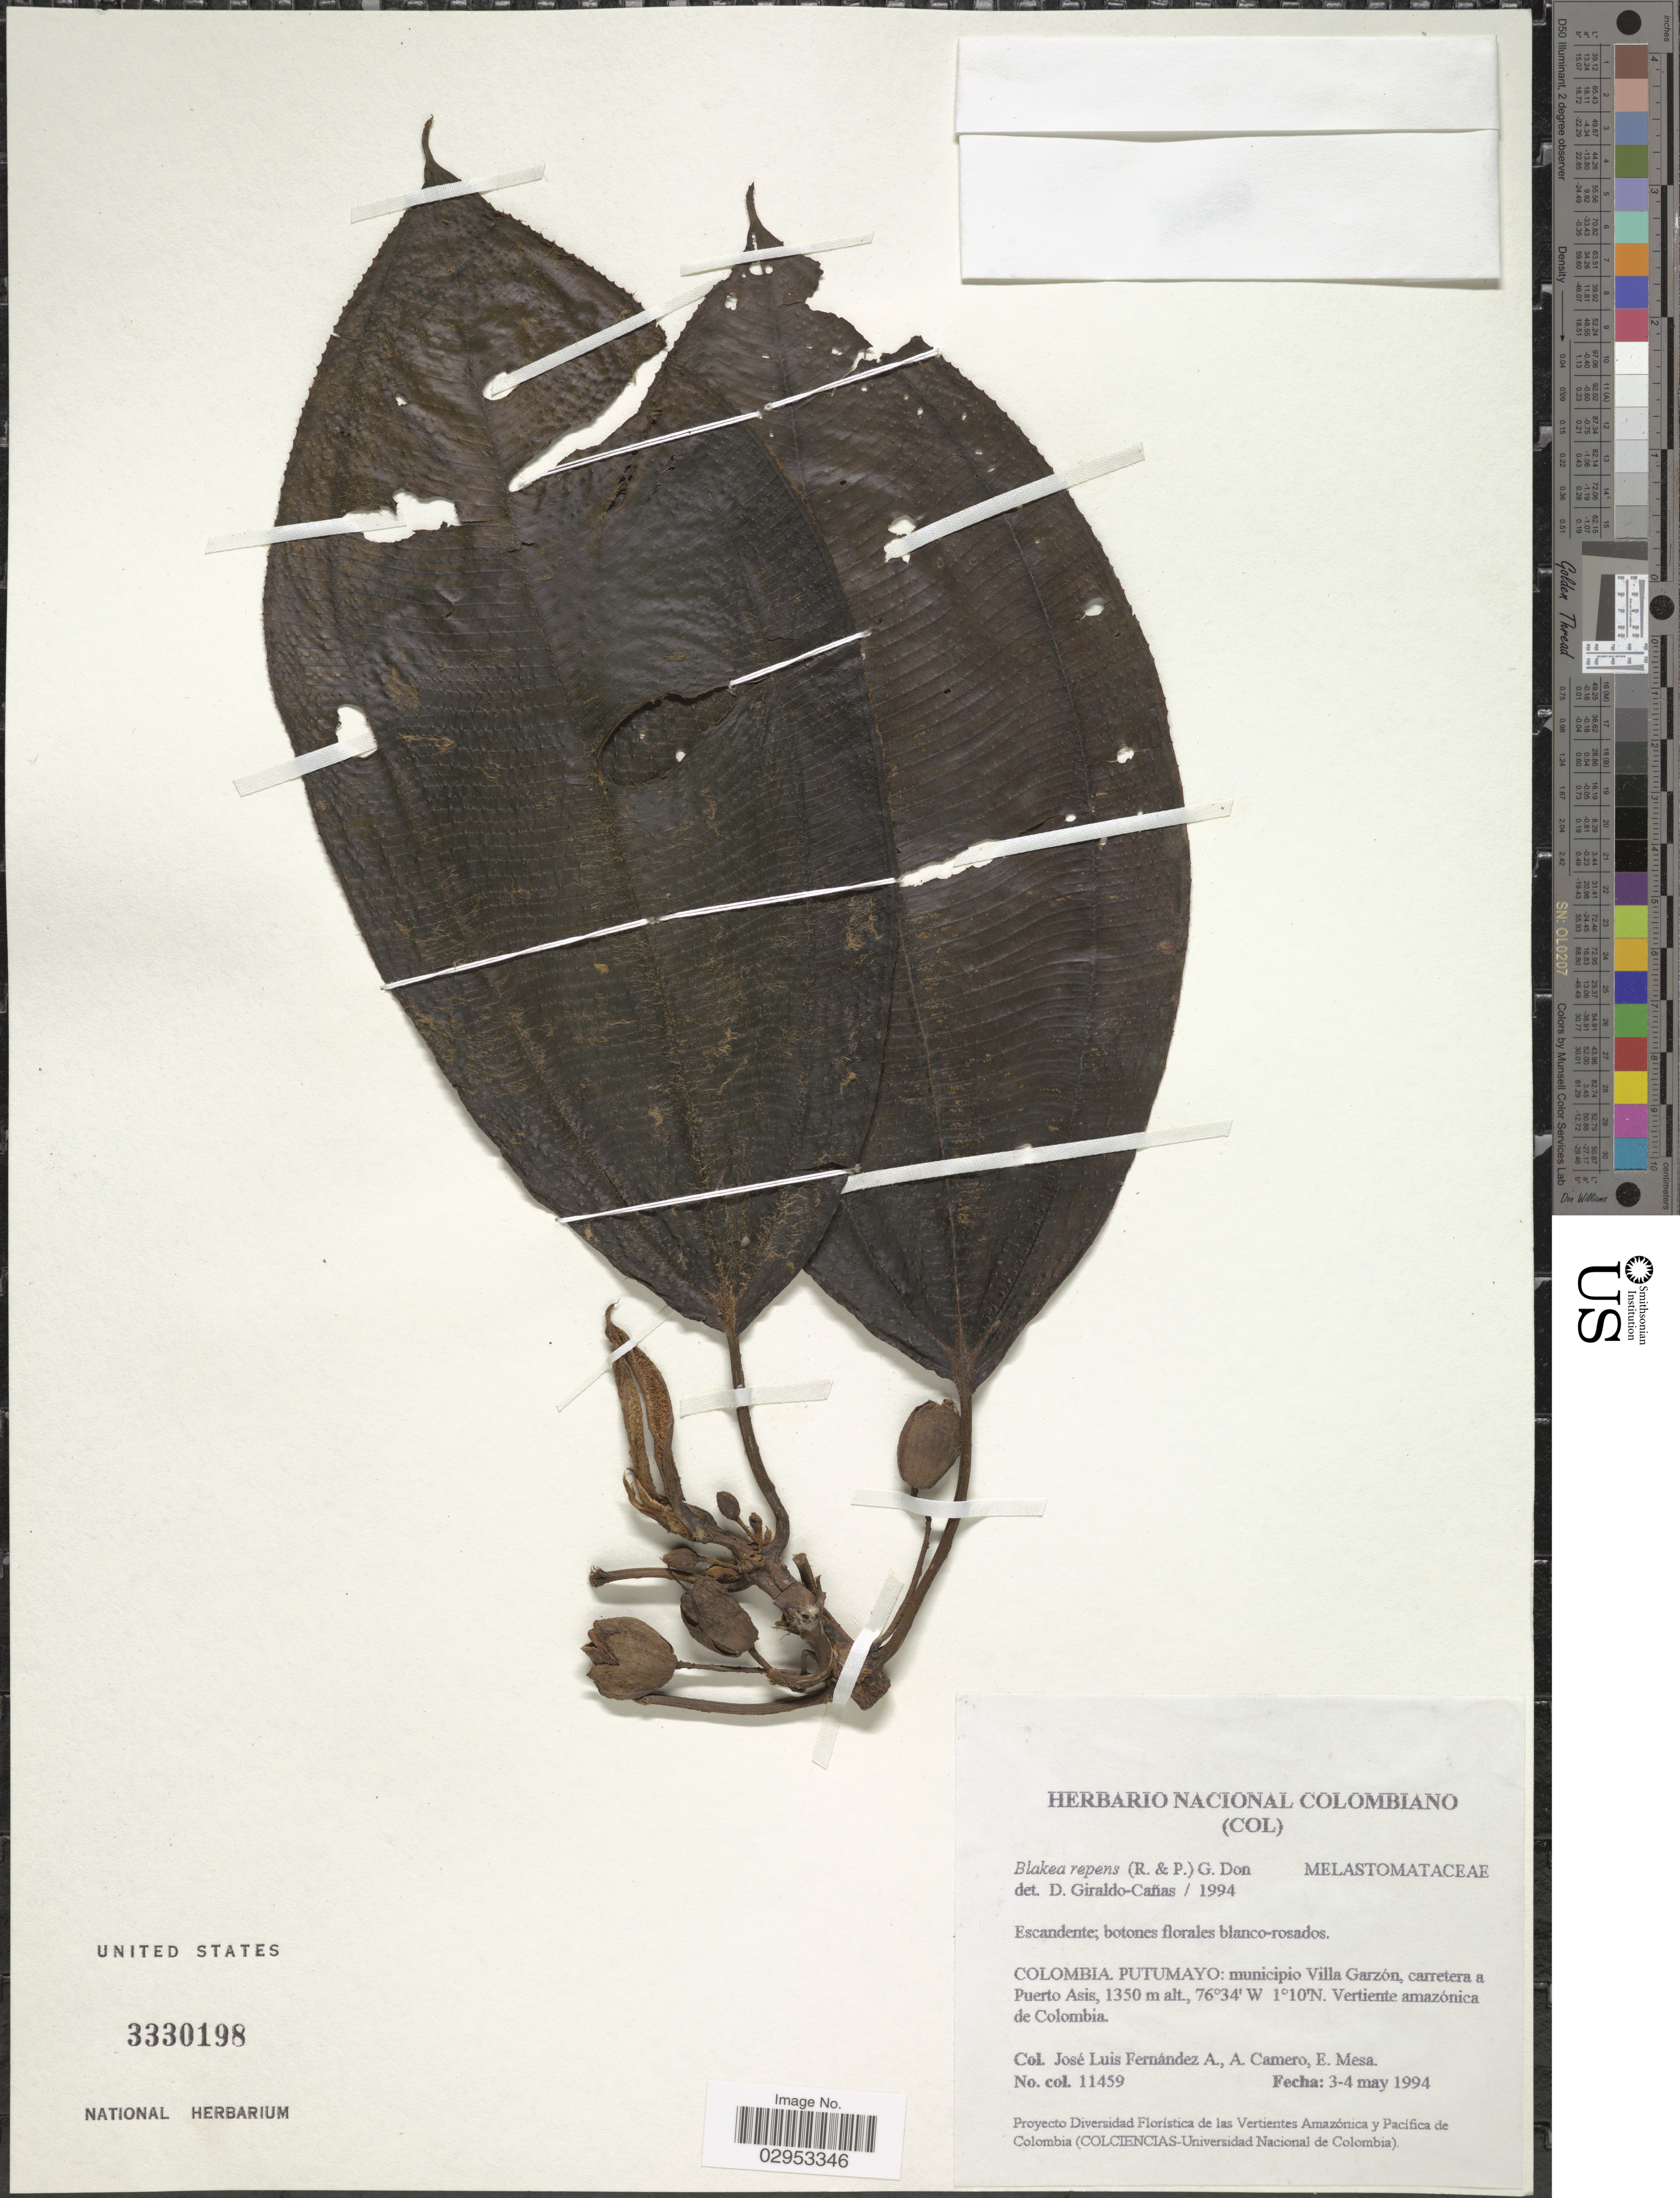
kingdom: Plantae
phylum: Tracheophyta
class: Magnoliopsida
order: Myrtales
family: Melastomataceae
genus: Blakea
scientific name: Blakea repens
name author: (Ruiz & Pav.) D. Don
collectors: J. L. Fernández-Alonso, A. A. Camero & E. Mesa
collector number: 11459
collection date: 1994-05-03/1994-05-04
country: Colombia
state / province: Putumayo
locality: Municipio Villa Garzón, carretera a Puerto Asis.Vertiente amazónica de Colombia.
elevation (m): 1350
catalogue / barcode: US 3330198